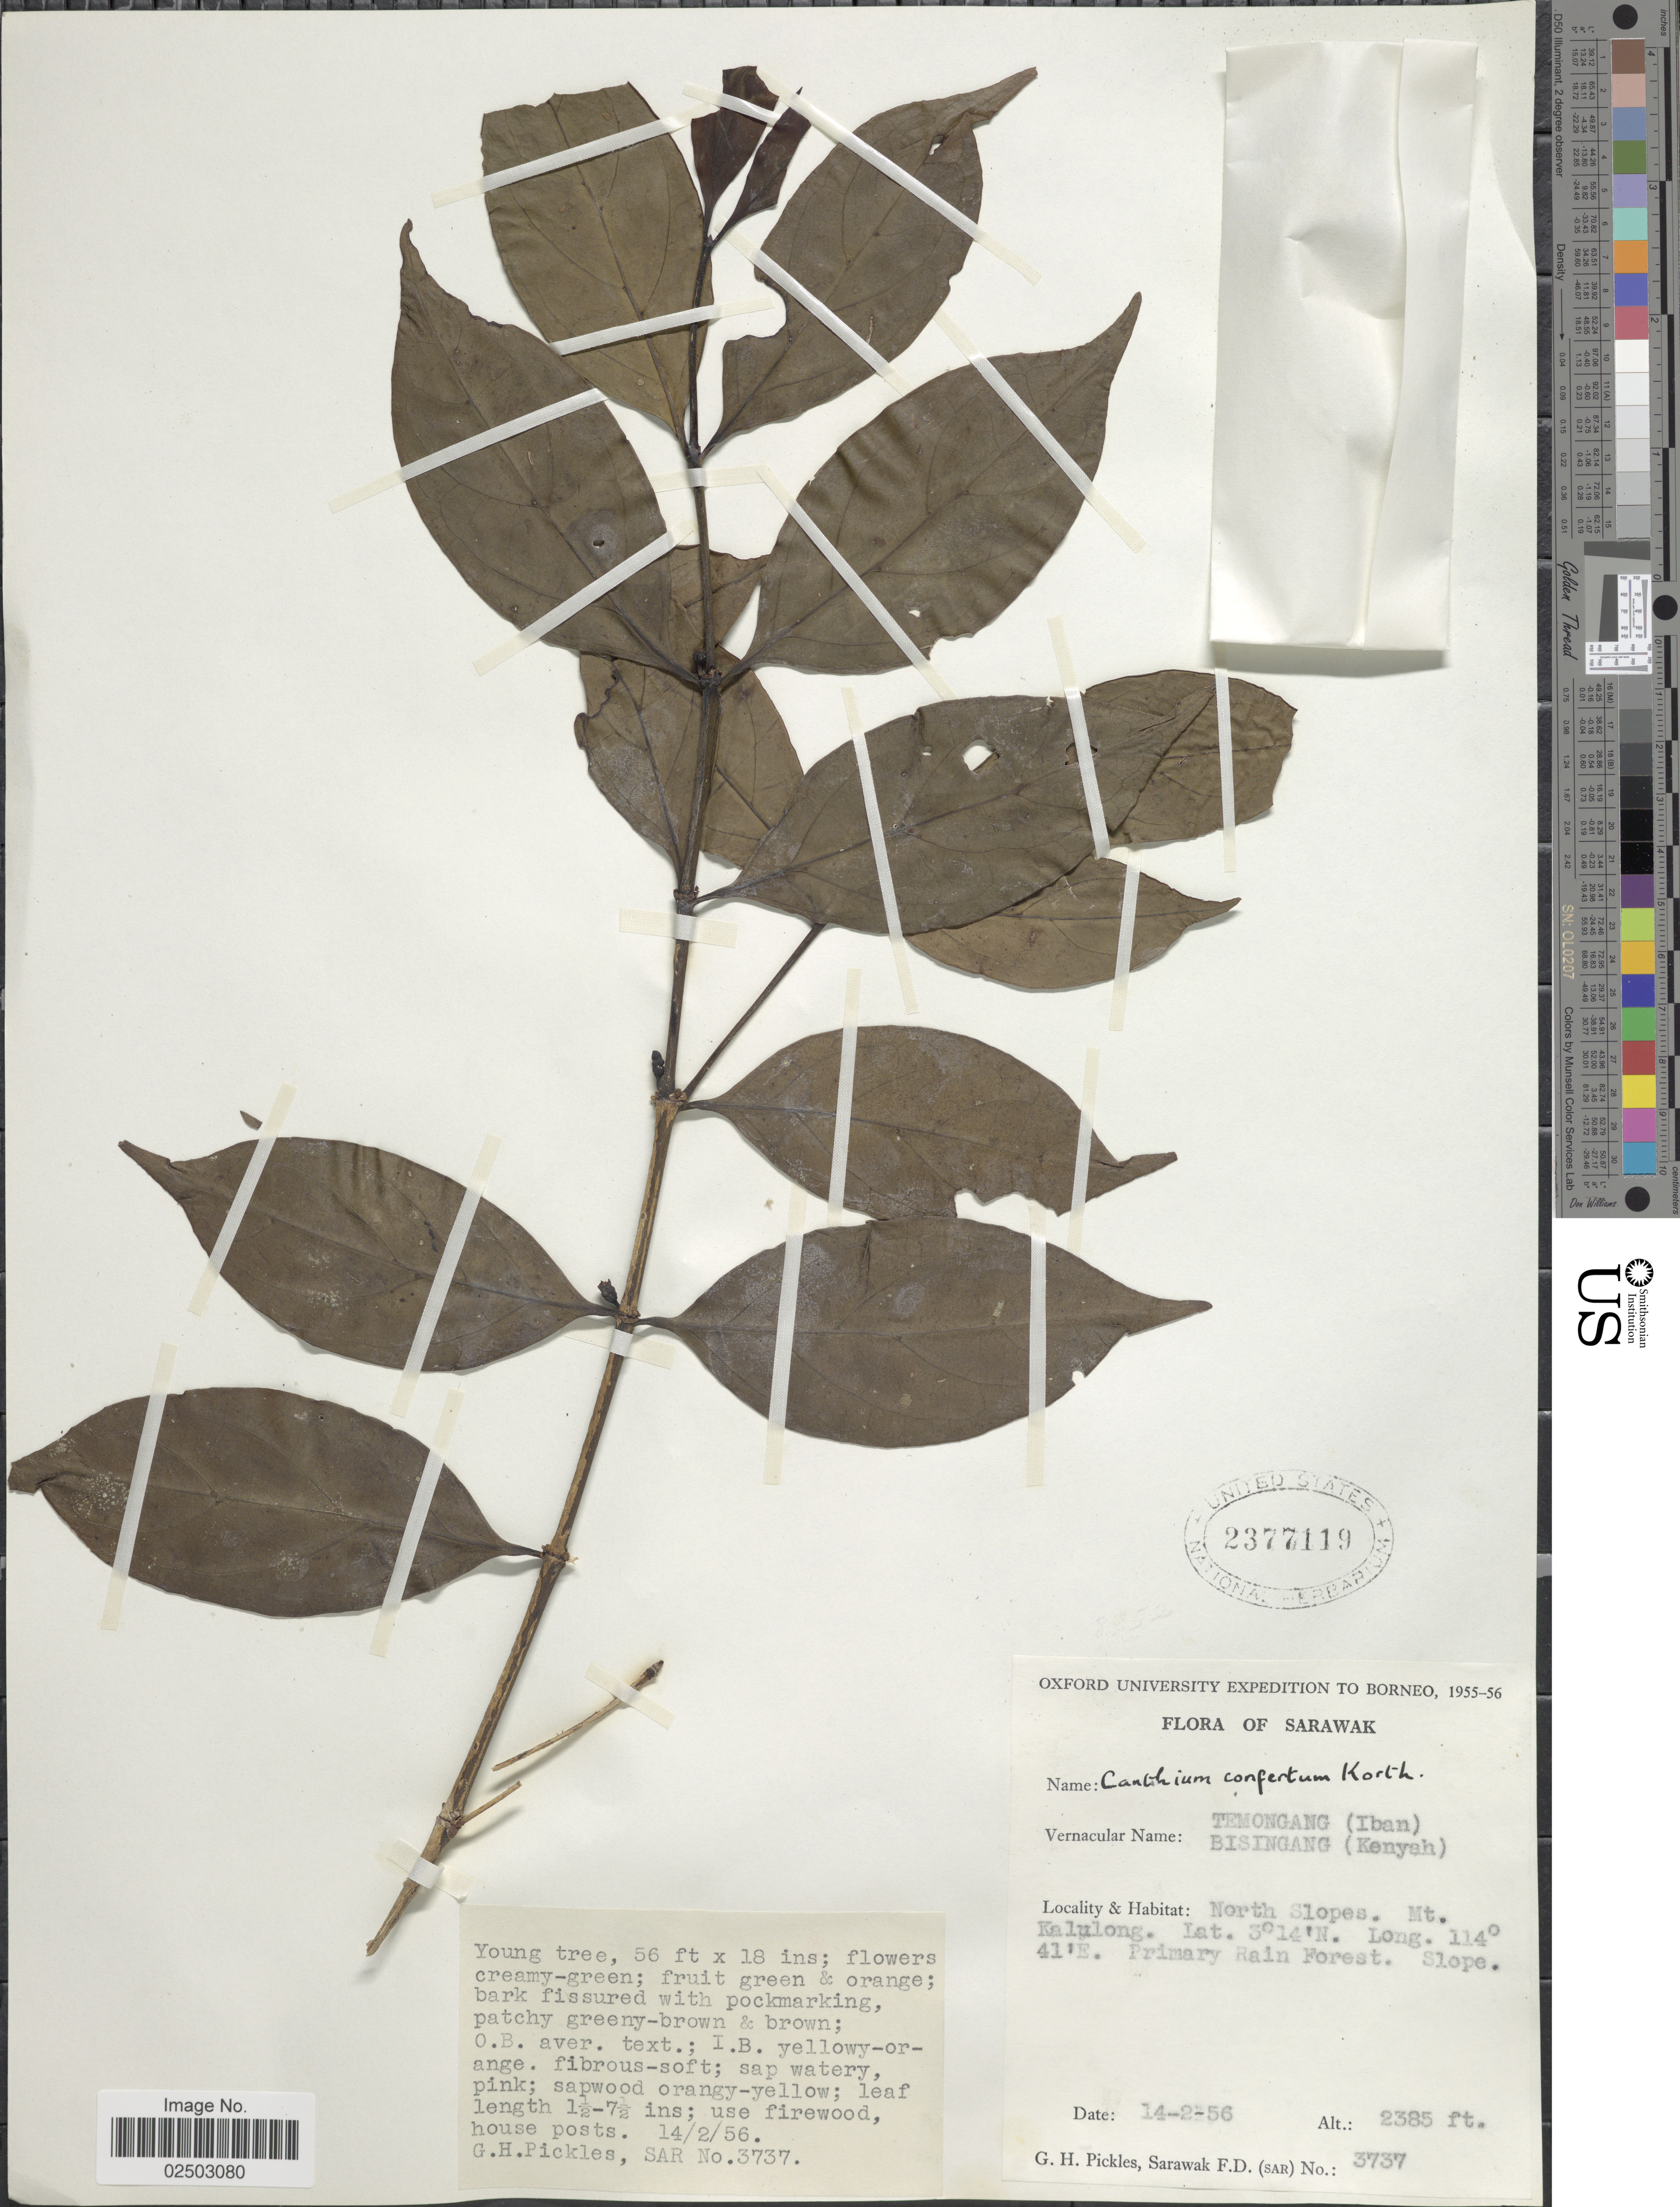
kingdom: Plantae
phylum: Tracheophyta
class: Magnoliopsida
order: Gentianales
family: Rubiaceae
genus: Canthium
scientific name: Canthium confertum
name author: Hassk.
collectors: G. Pickles & F. Sarawak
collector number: SAR3737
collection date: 1956-02-14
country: Malaysia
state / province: Sarawak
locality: Borneo, North Slopes, Mt. Kalylong, Primary Rain Forest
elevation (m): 727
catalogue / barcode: US 2377119